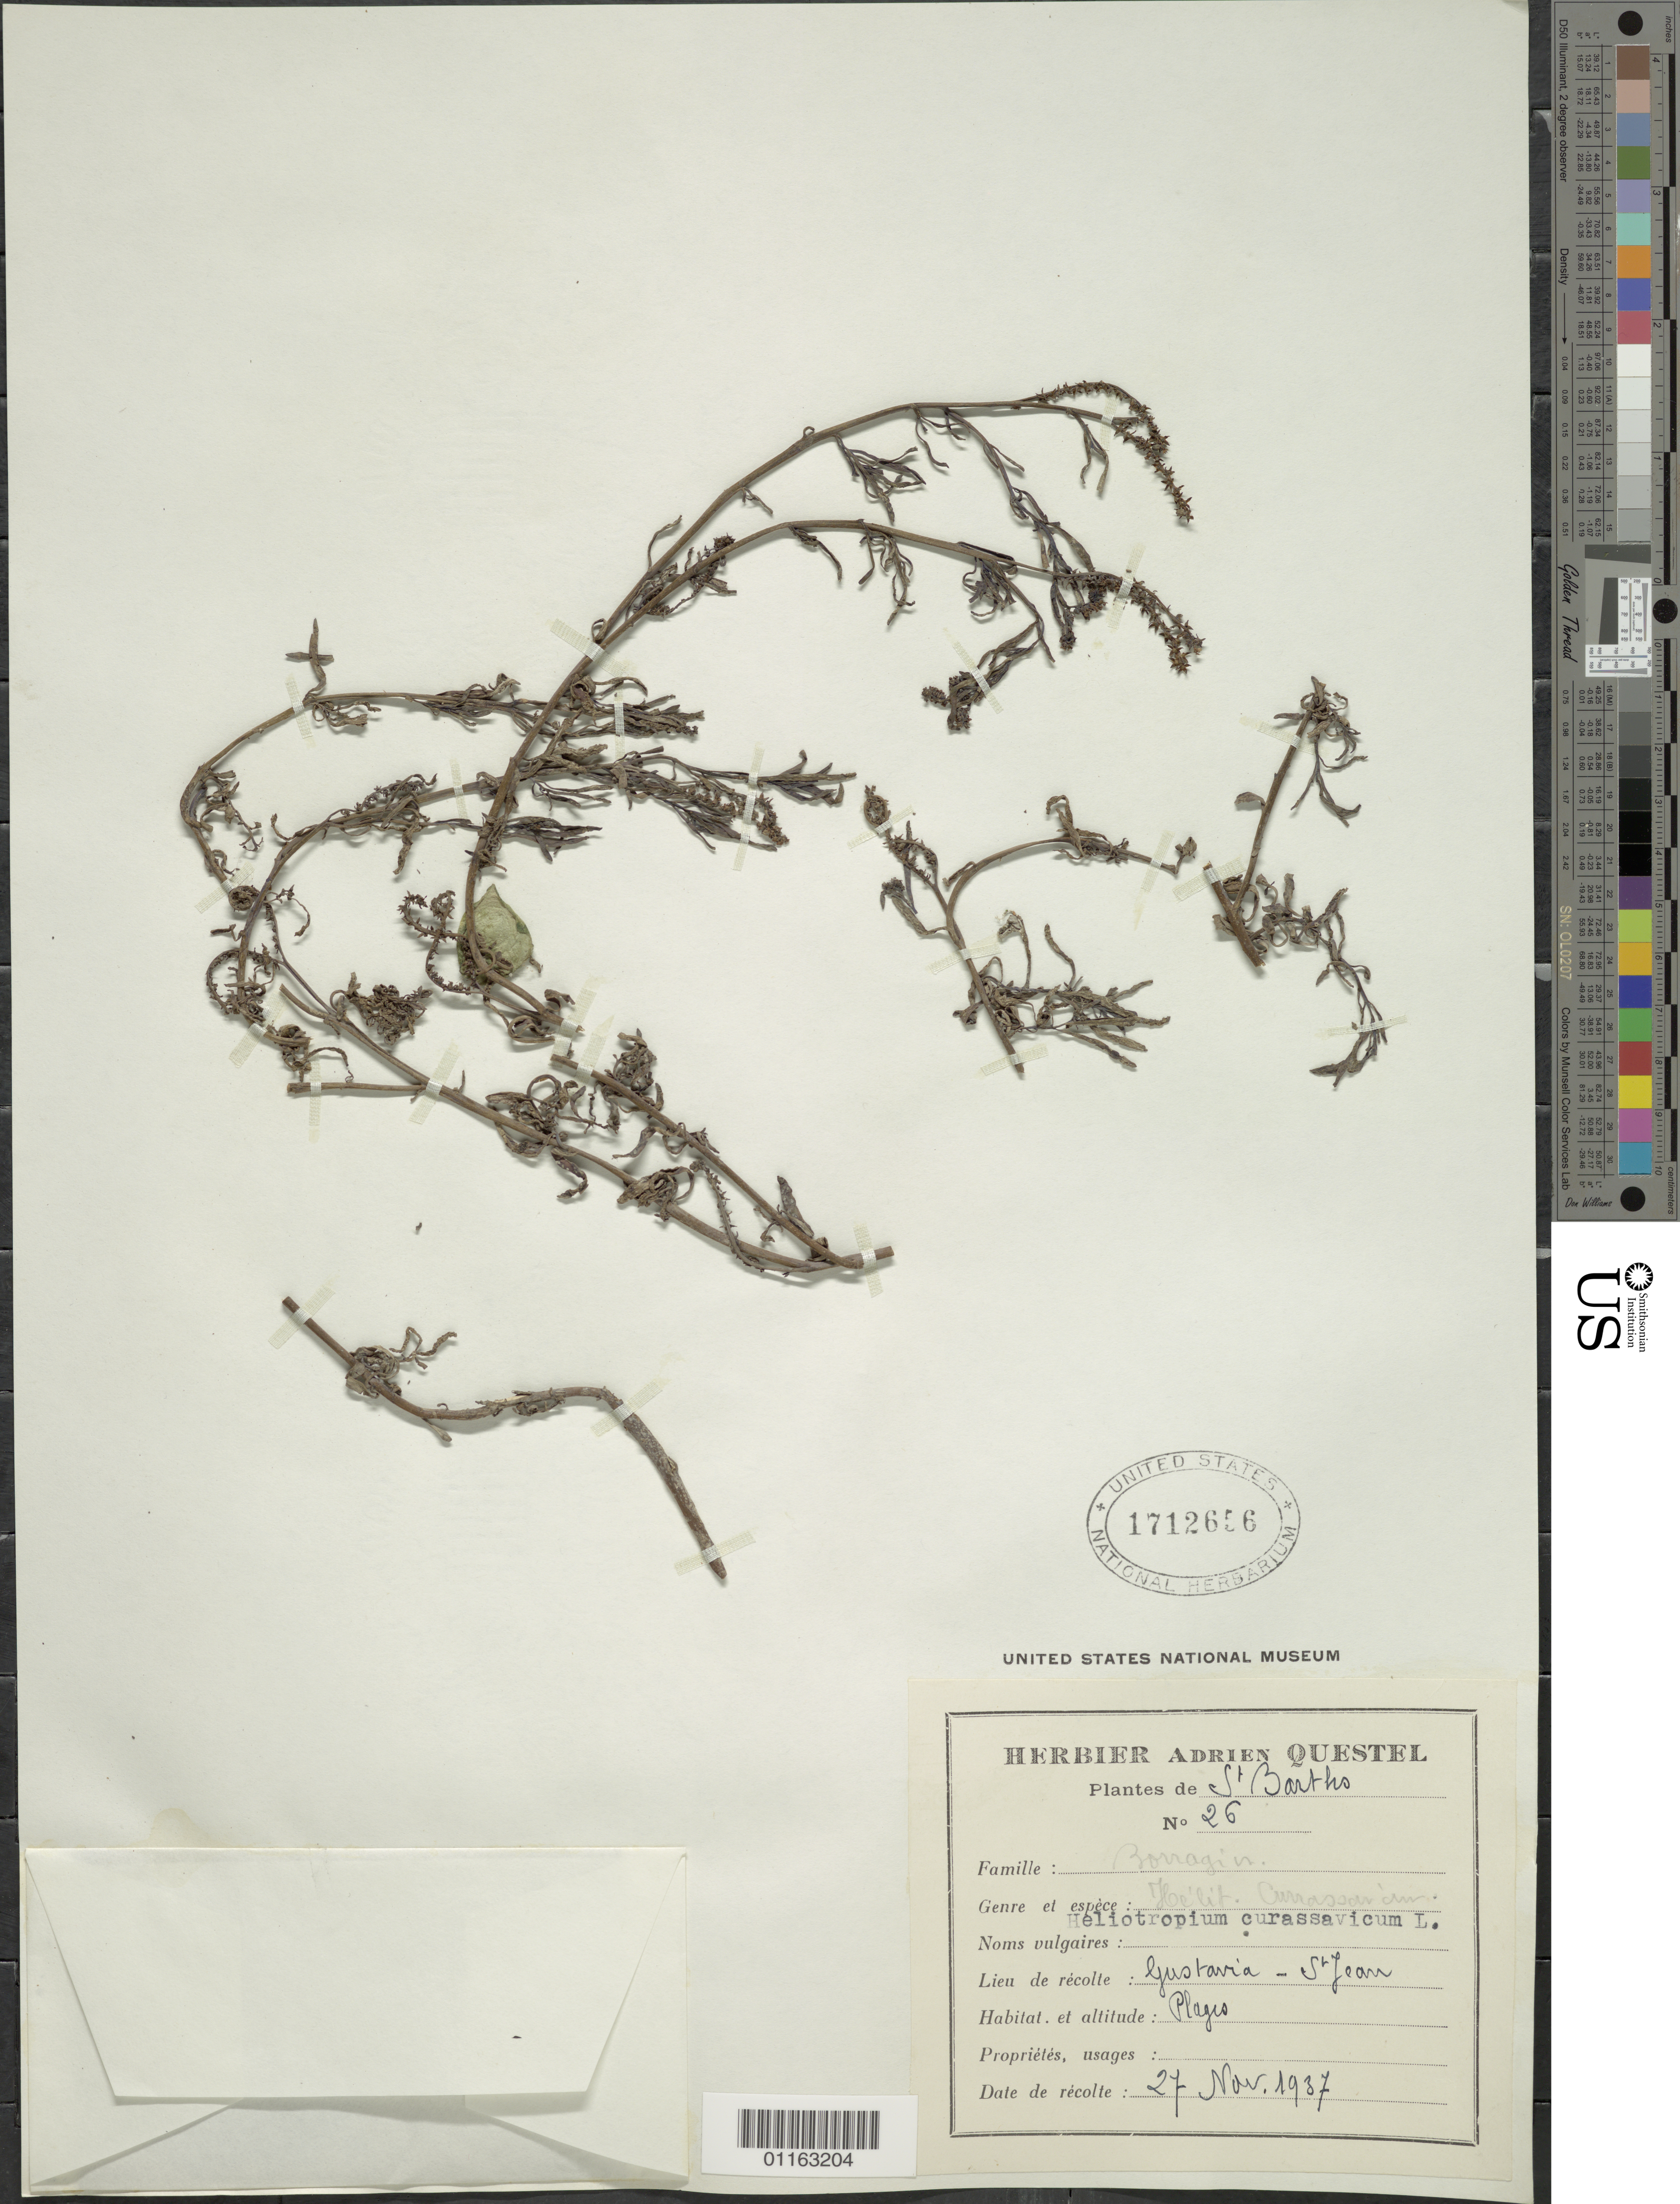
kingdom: Plantae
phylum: Tracheophyta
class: Magnoliopsida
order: Boraginales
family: Heliotropiaceae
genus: Heliotropium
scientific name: Heliotropium curassavicum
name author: L.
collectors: A. Questel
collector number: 26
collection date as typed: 27 Nov 1937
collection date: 1937-11-27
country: Guadeloupe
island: St. Barthélemy I.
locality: Gustavia-St. Jean; plages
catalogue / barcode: US 1712656